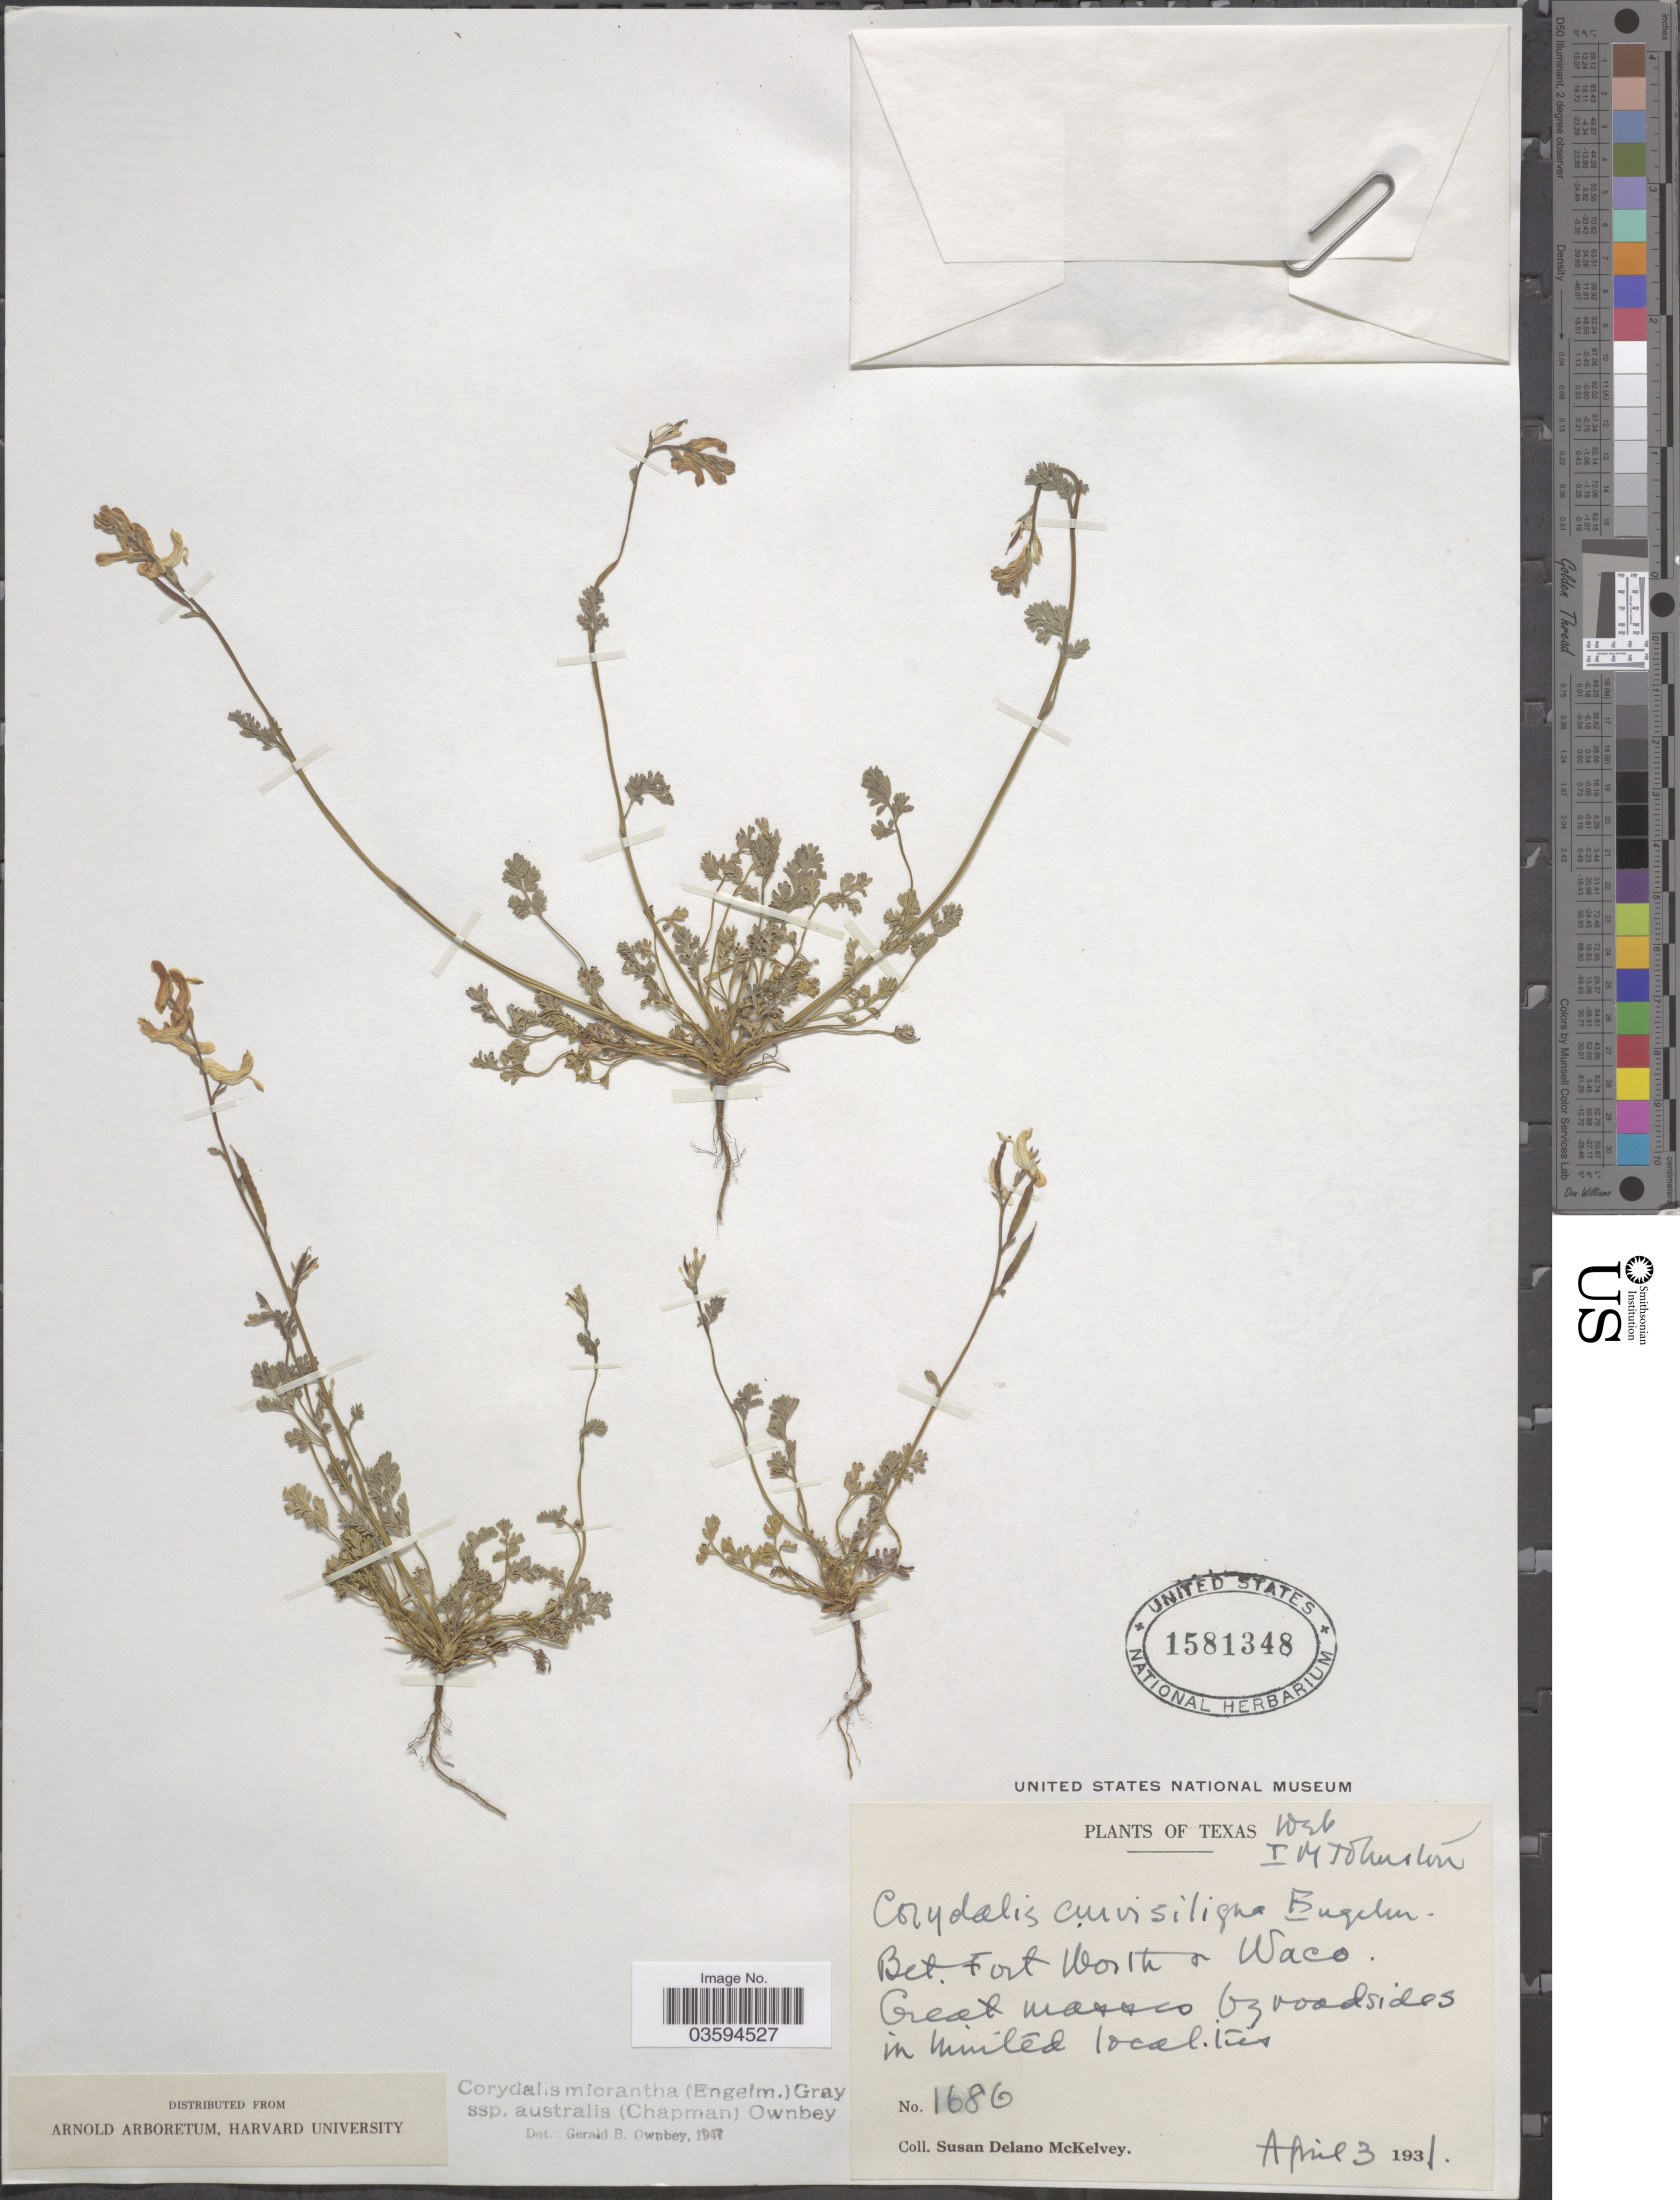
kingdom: Plantae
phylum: Tracheophyta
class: Magnoliopsida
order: Ranunculales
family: Papaveraceae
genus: Corydalis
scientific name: Corydalis micrantha subsp. australis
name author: (Chapm.) G.B. Ownbey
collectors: S. A. McKelvey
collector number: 1686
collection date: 1931-04-03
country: United States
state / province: Texas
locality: Bet. Fort Worth & Waco. Great Masses by roadsides in limited localities.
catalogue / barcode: US 1581348